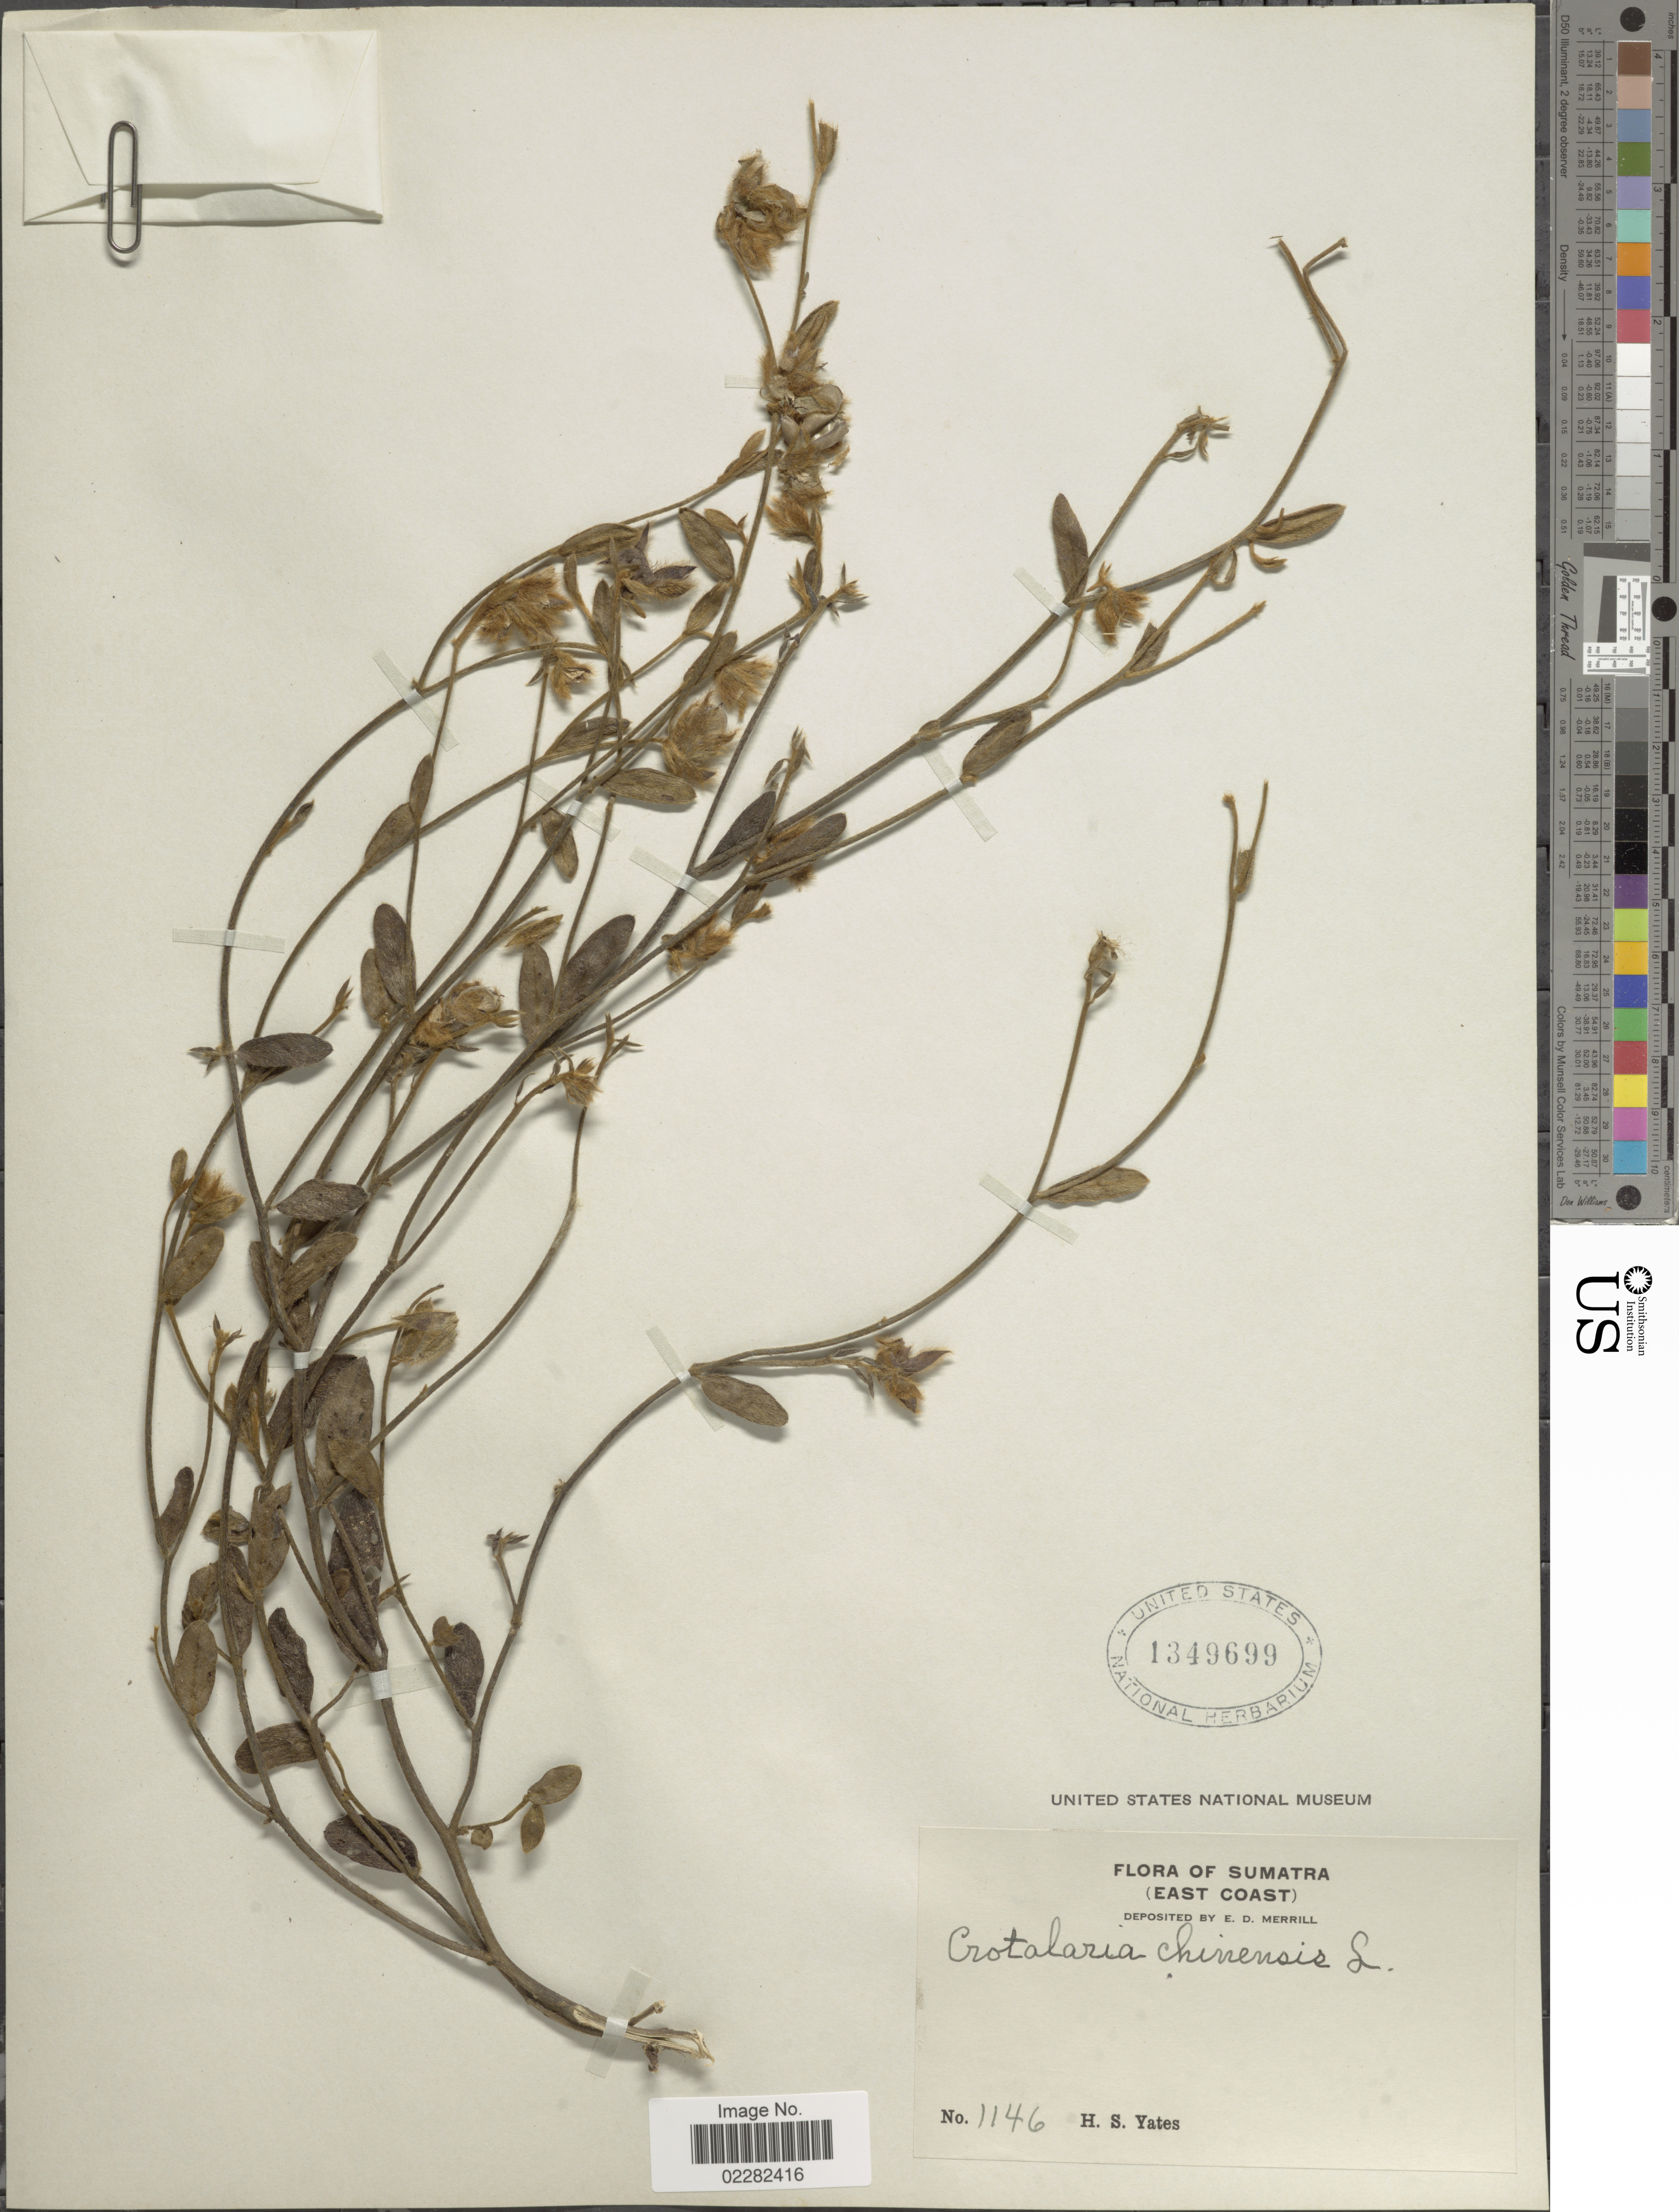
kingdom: Plantae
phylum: Tracheophyta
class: Magnoliopsida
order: Fabales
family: Fabaceae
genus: Crotalaria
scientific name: Crotalaria chinensis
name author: L.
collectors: H. S. Yates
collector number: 1146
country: Indonesia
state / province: Sumatra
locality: East Coast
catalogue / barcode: US 1349699